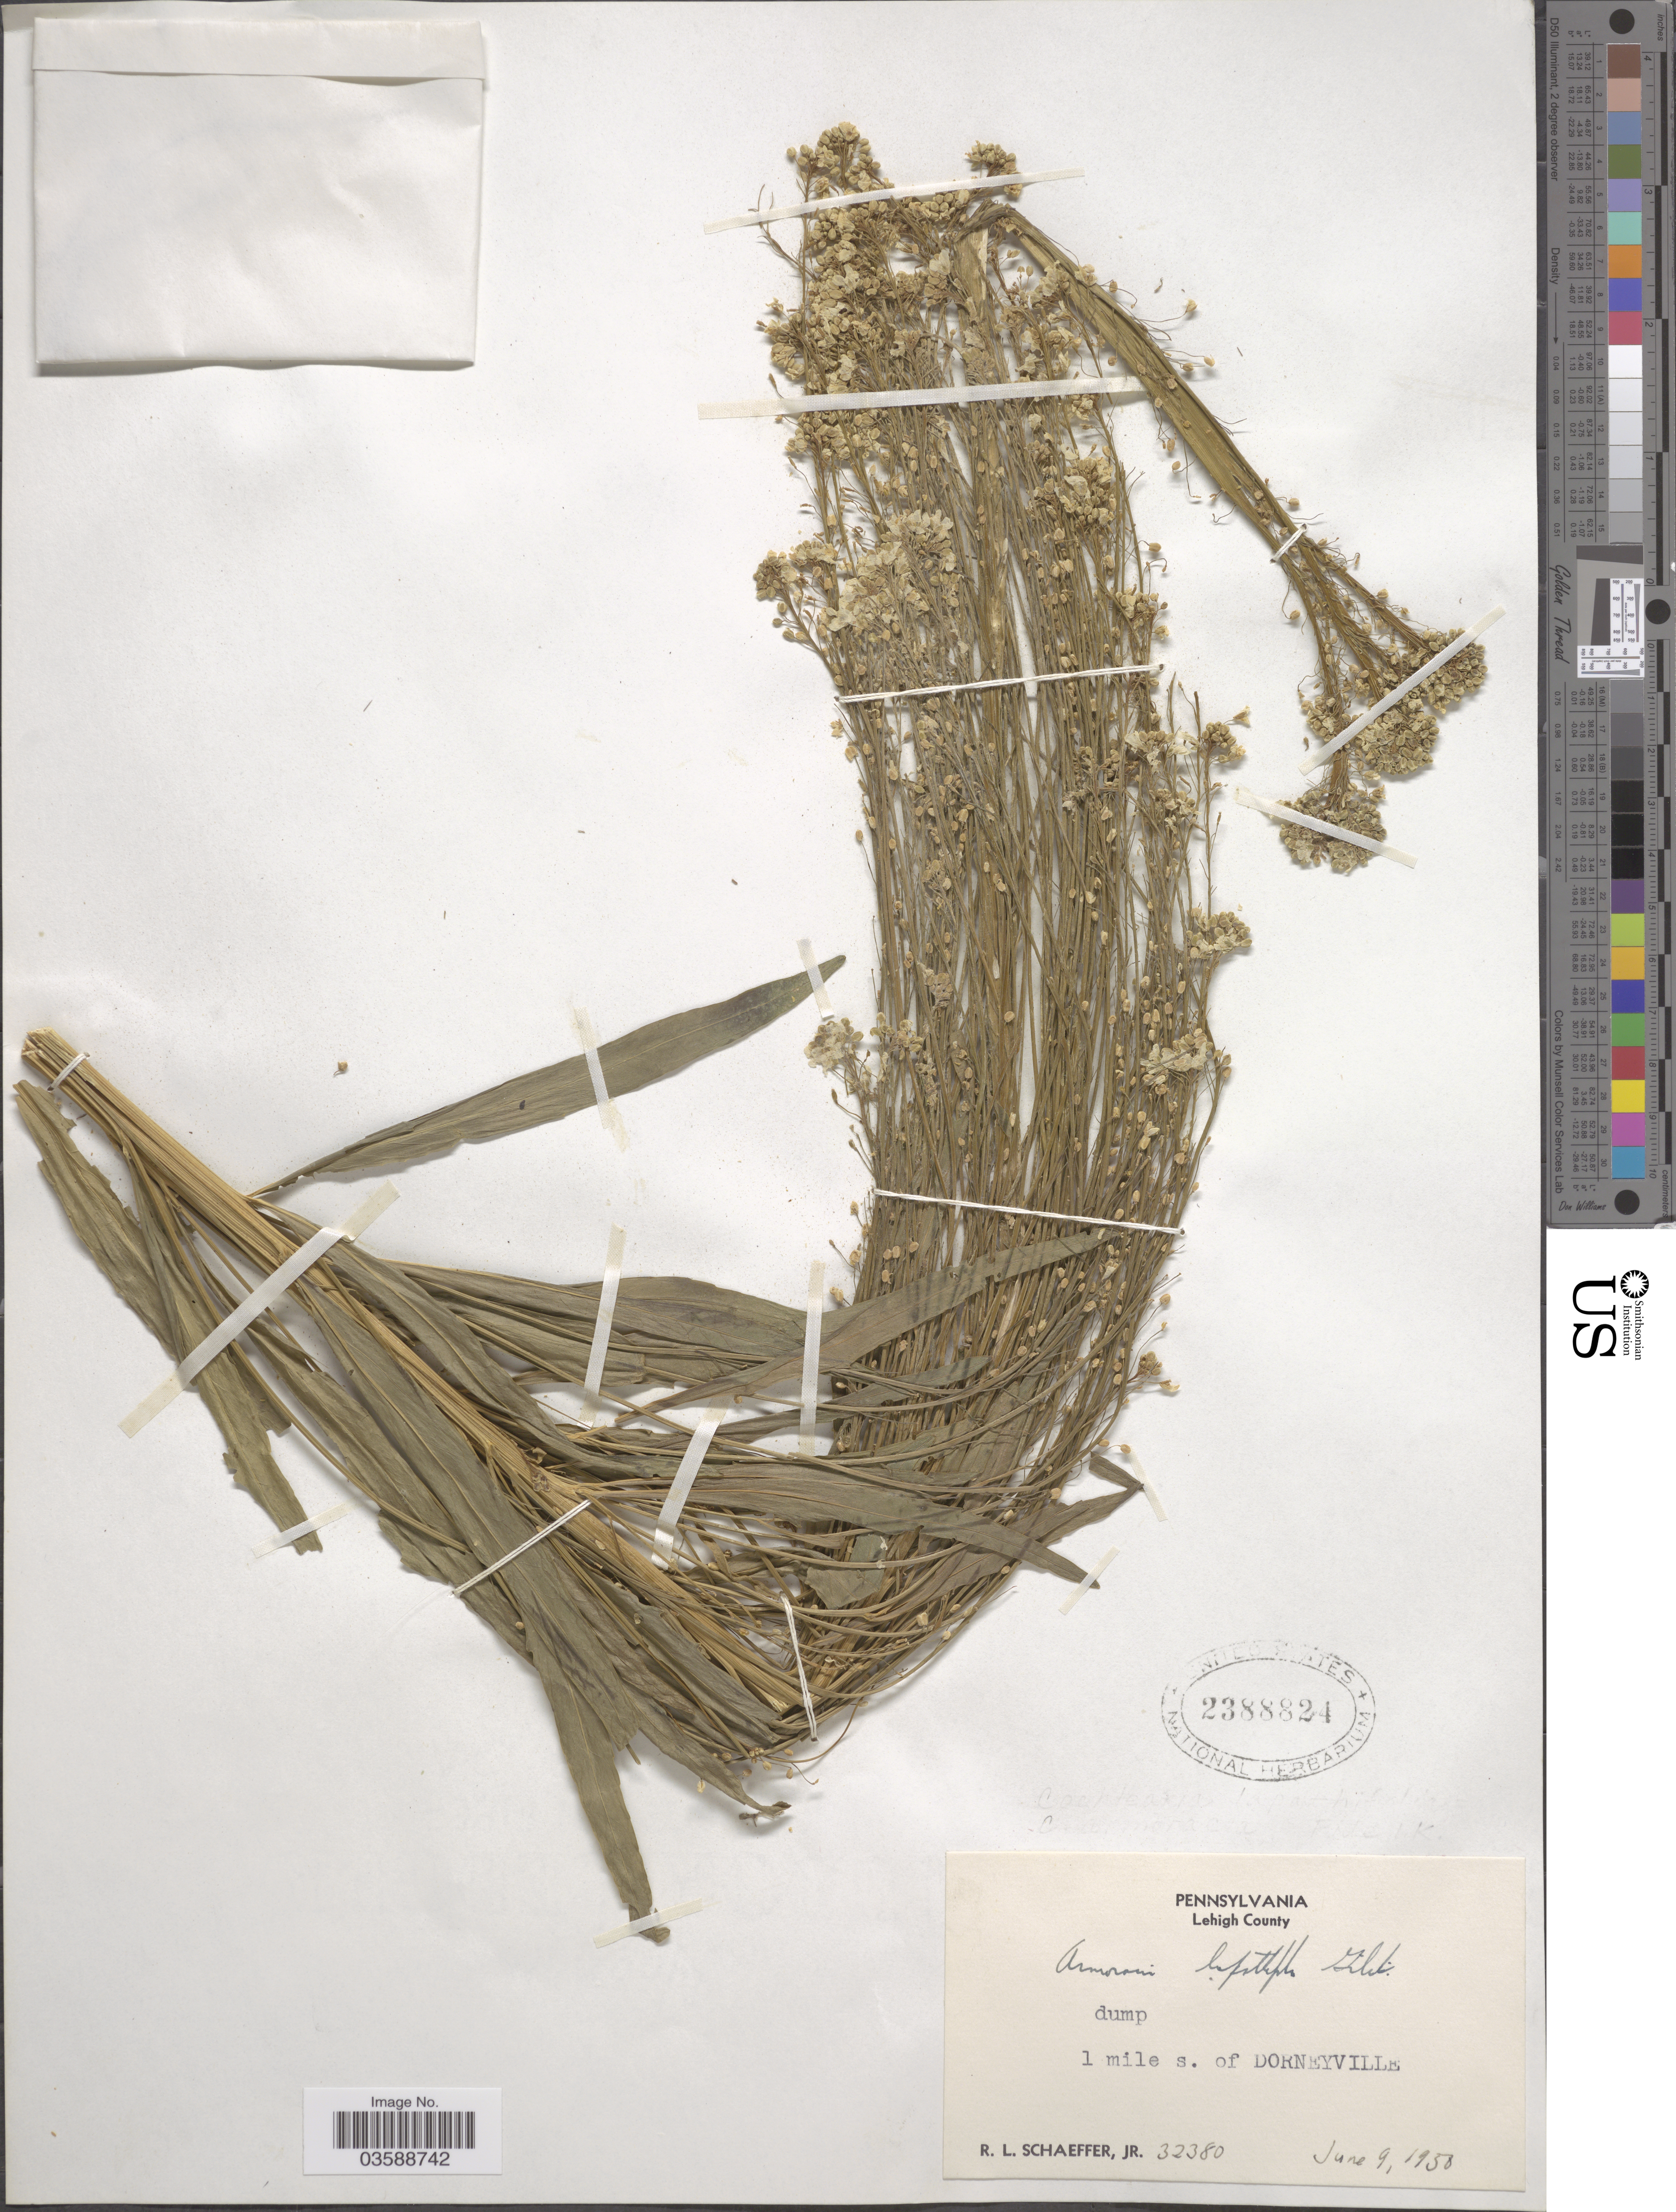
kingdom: Plantae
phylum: Tracheophyta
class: Magnoliopsida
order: Brassicales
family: Brassicaceae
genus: Armoracia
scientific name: Armoracia rusticana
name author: G. Gaertn. et al.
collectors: R. L. Schaeffer Jr.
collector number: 32380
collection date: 1958-06-09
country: United States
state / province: Pennsylvania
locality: Lehigh County. 1 mile s. of Dorneyville.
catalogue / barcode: US 2388824